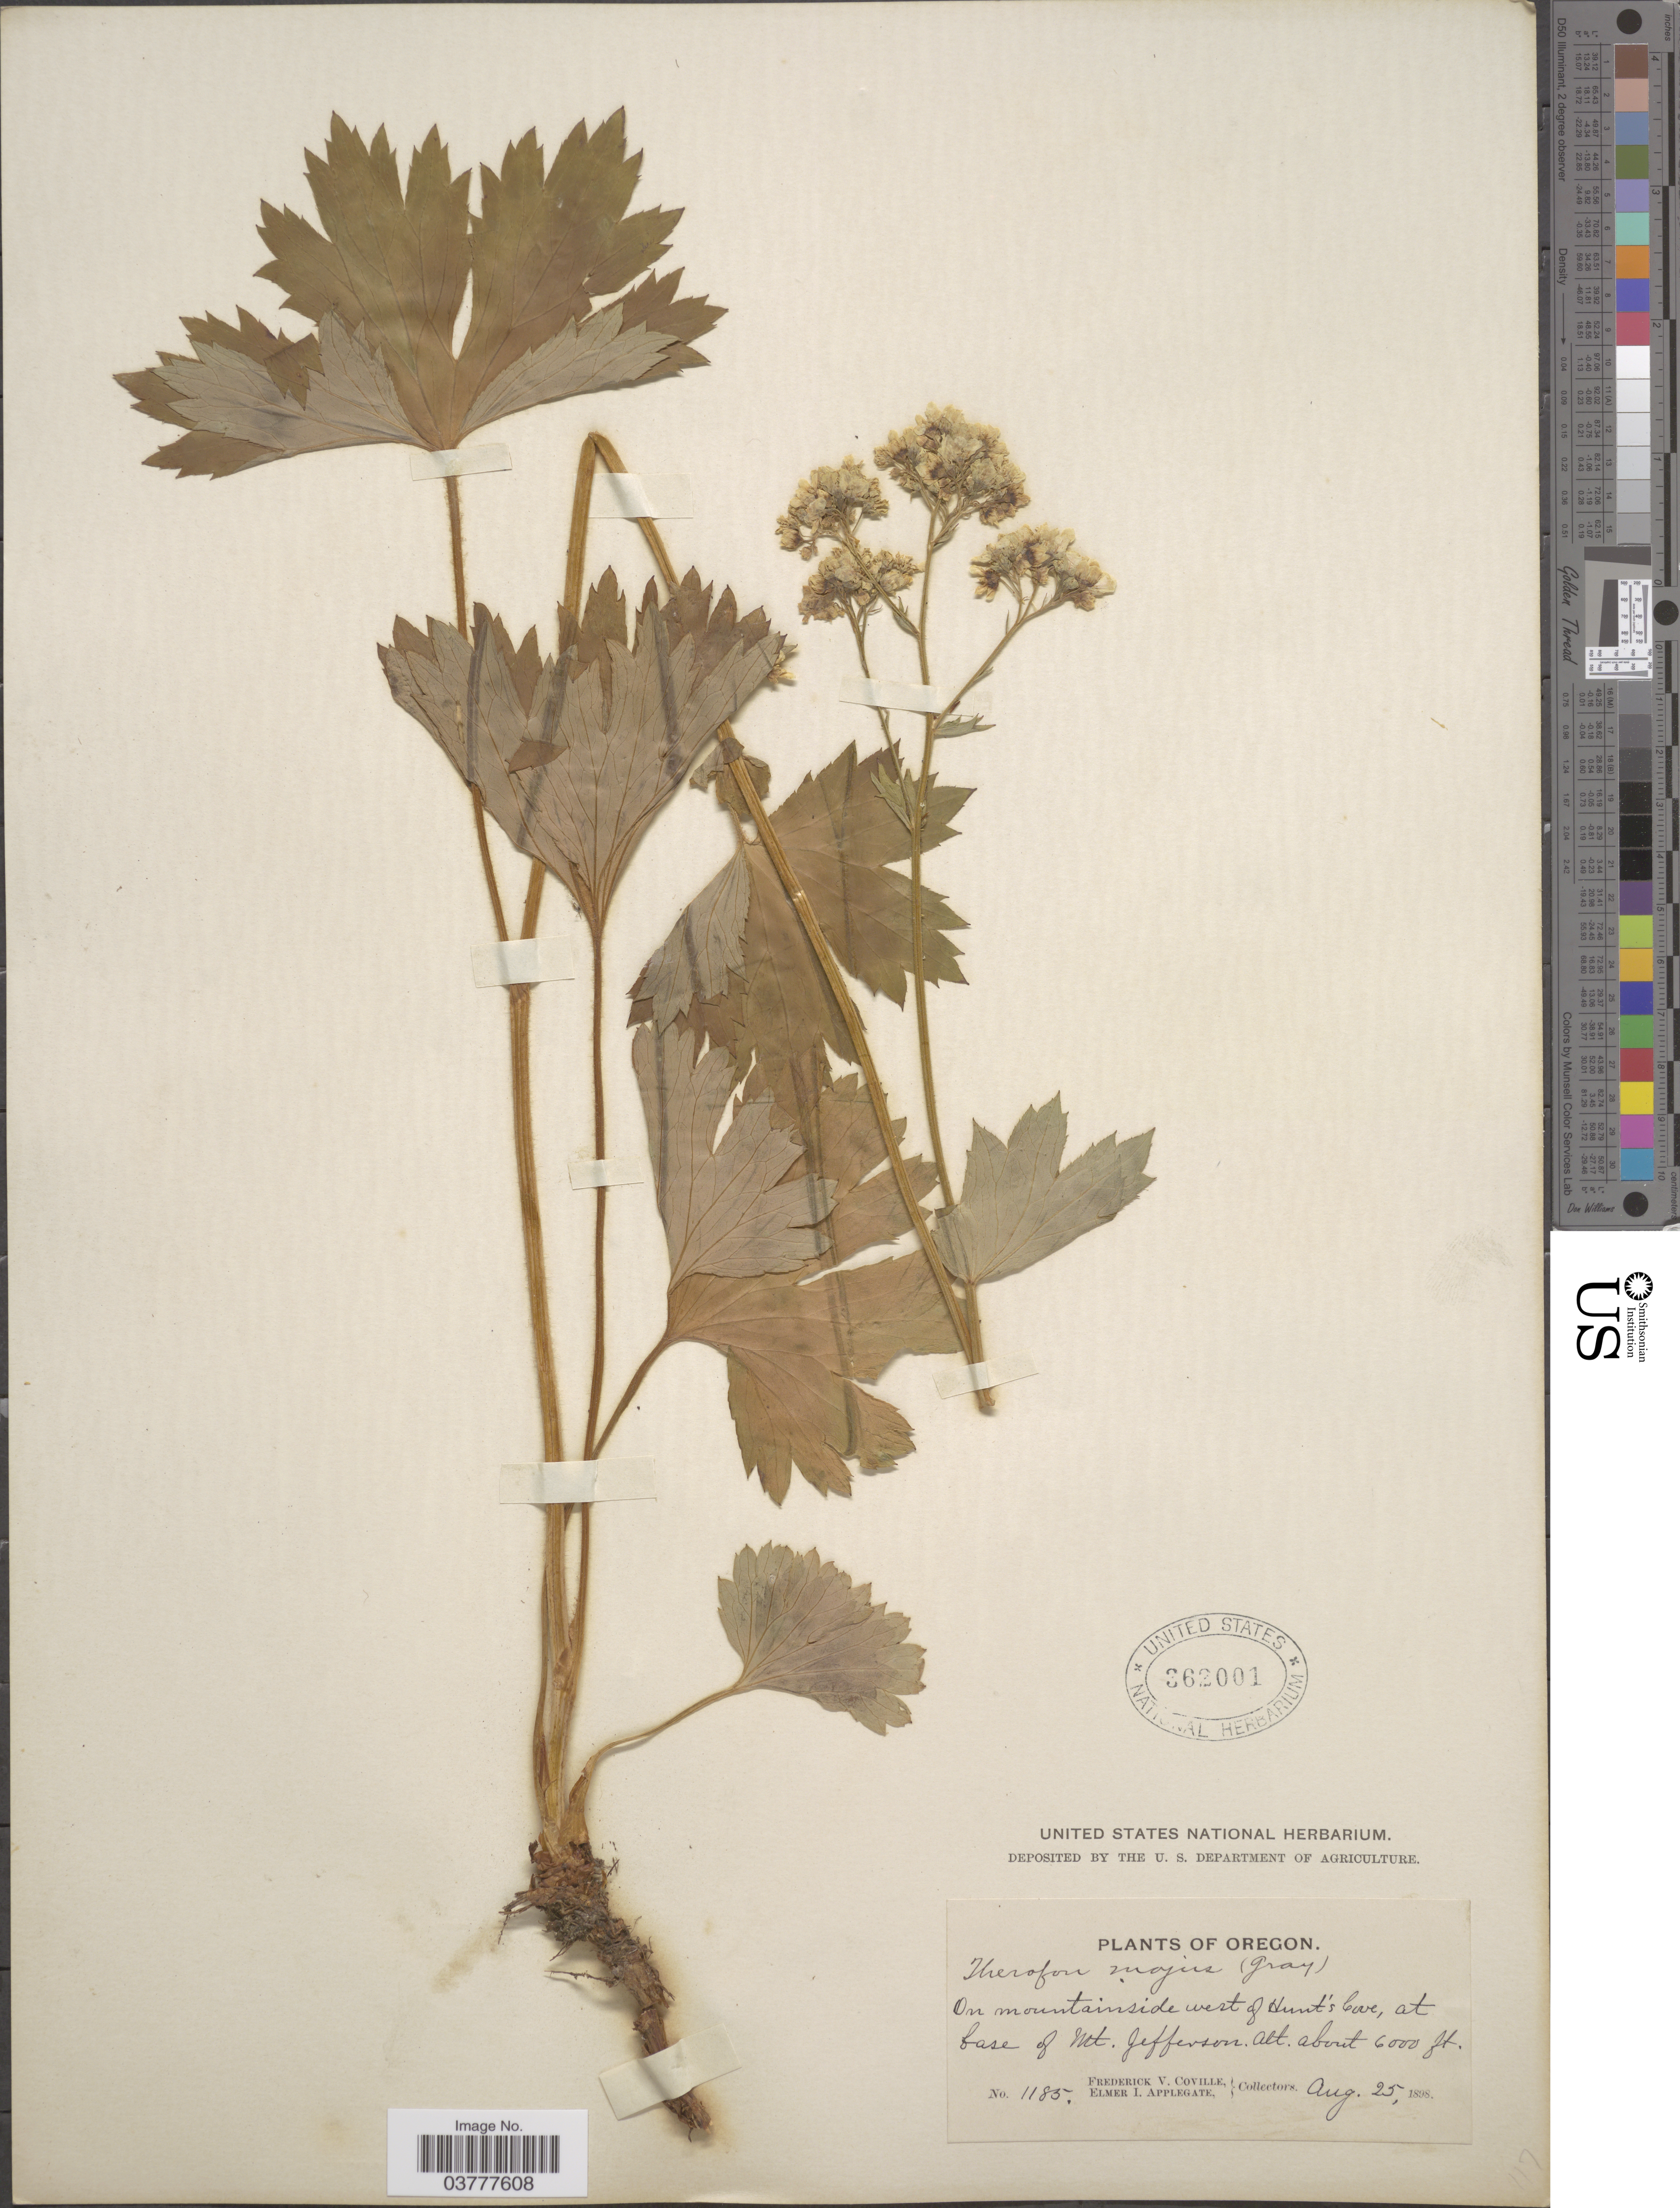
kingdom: Plantae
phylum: Tracheophyta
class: Magnoliopsida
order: Saxifragales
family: Saxifragaceae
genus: Boykinia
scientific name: Boykinia major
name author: A. Gray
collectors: F. V. Coville & E. I. Applegate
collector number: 1185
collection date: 1898-08-25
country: United States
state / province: Oregon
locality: On mountainside west of Hunt's Cove, at base of Mt. Jefferson.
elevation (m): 1829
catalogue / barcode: US 362001